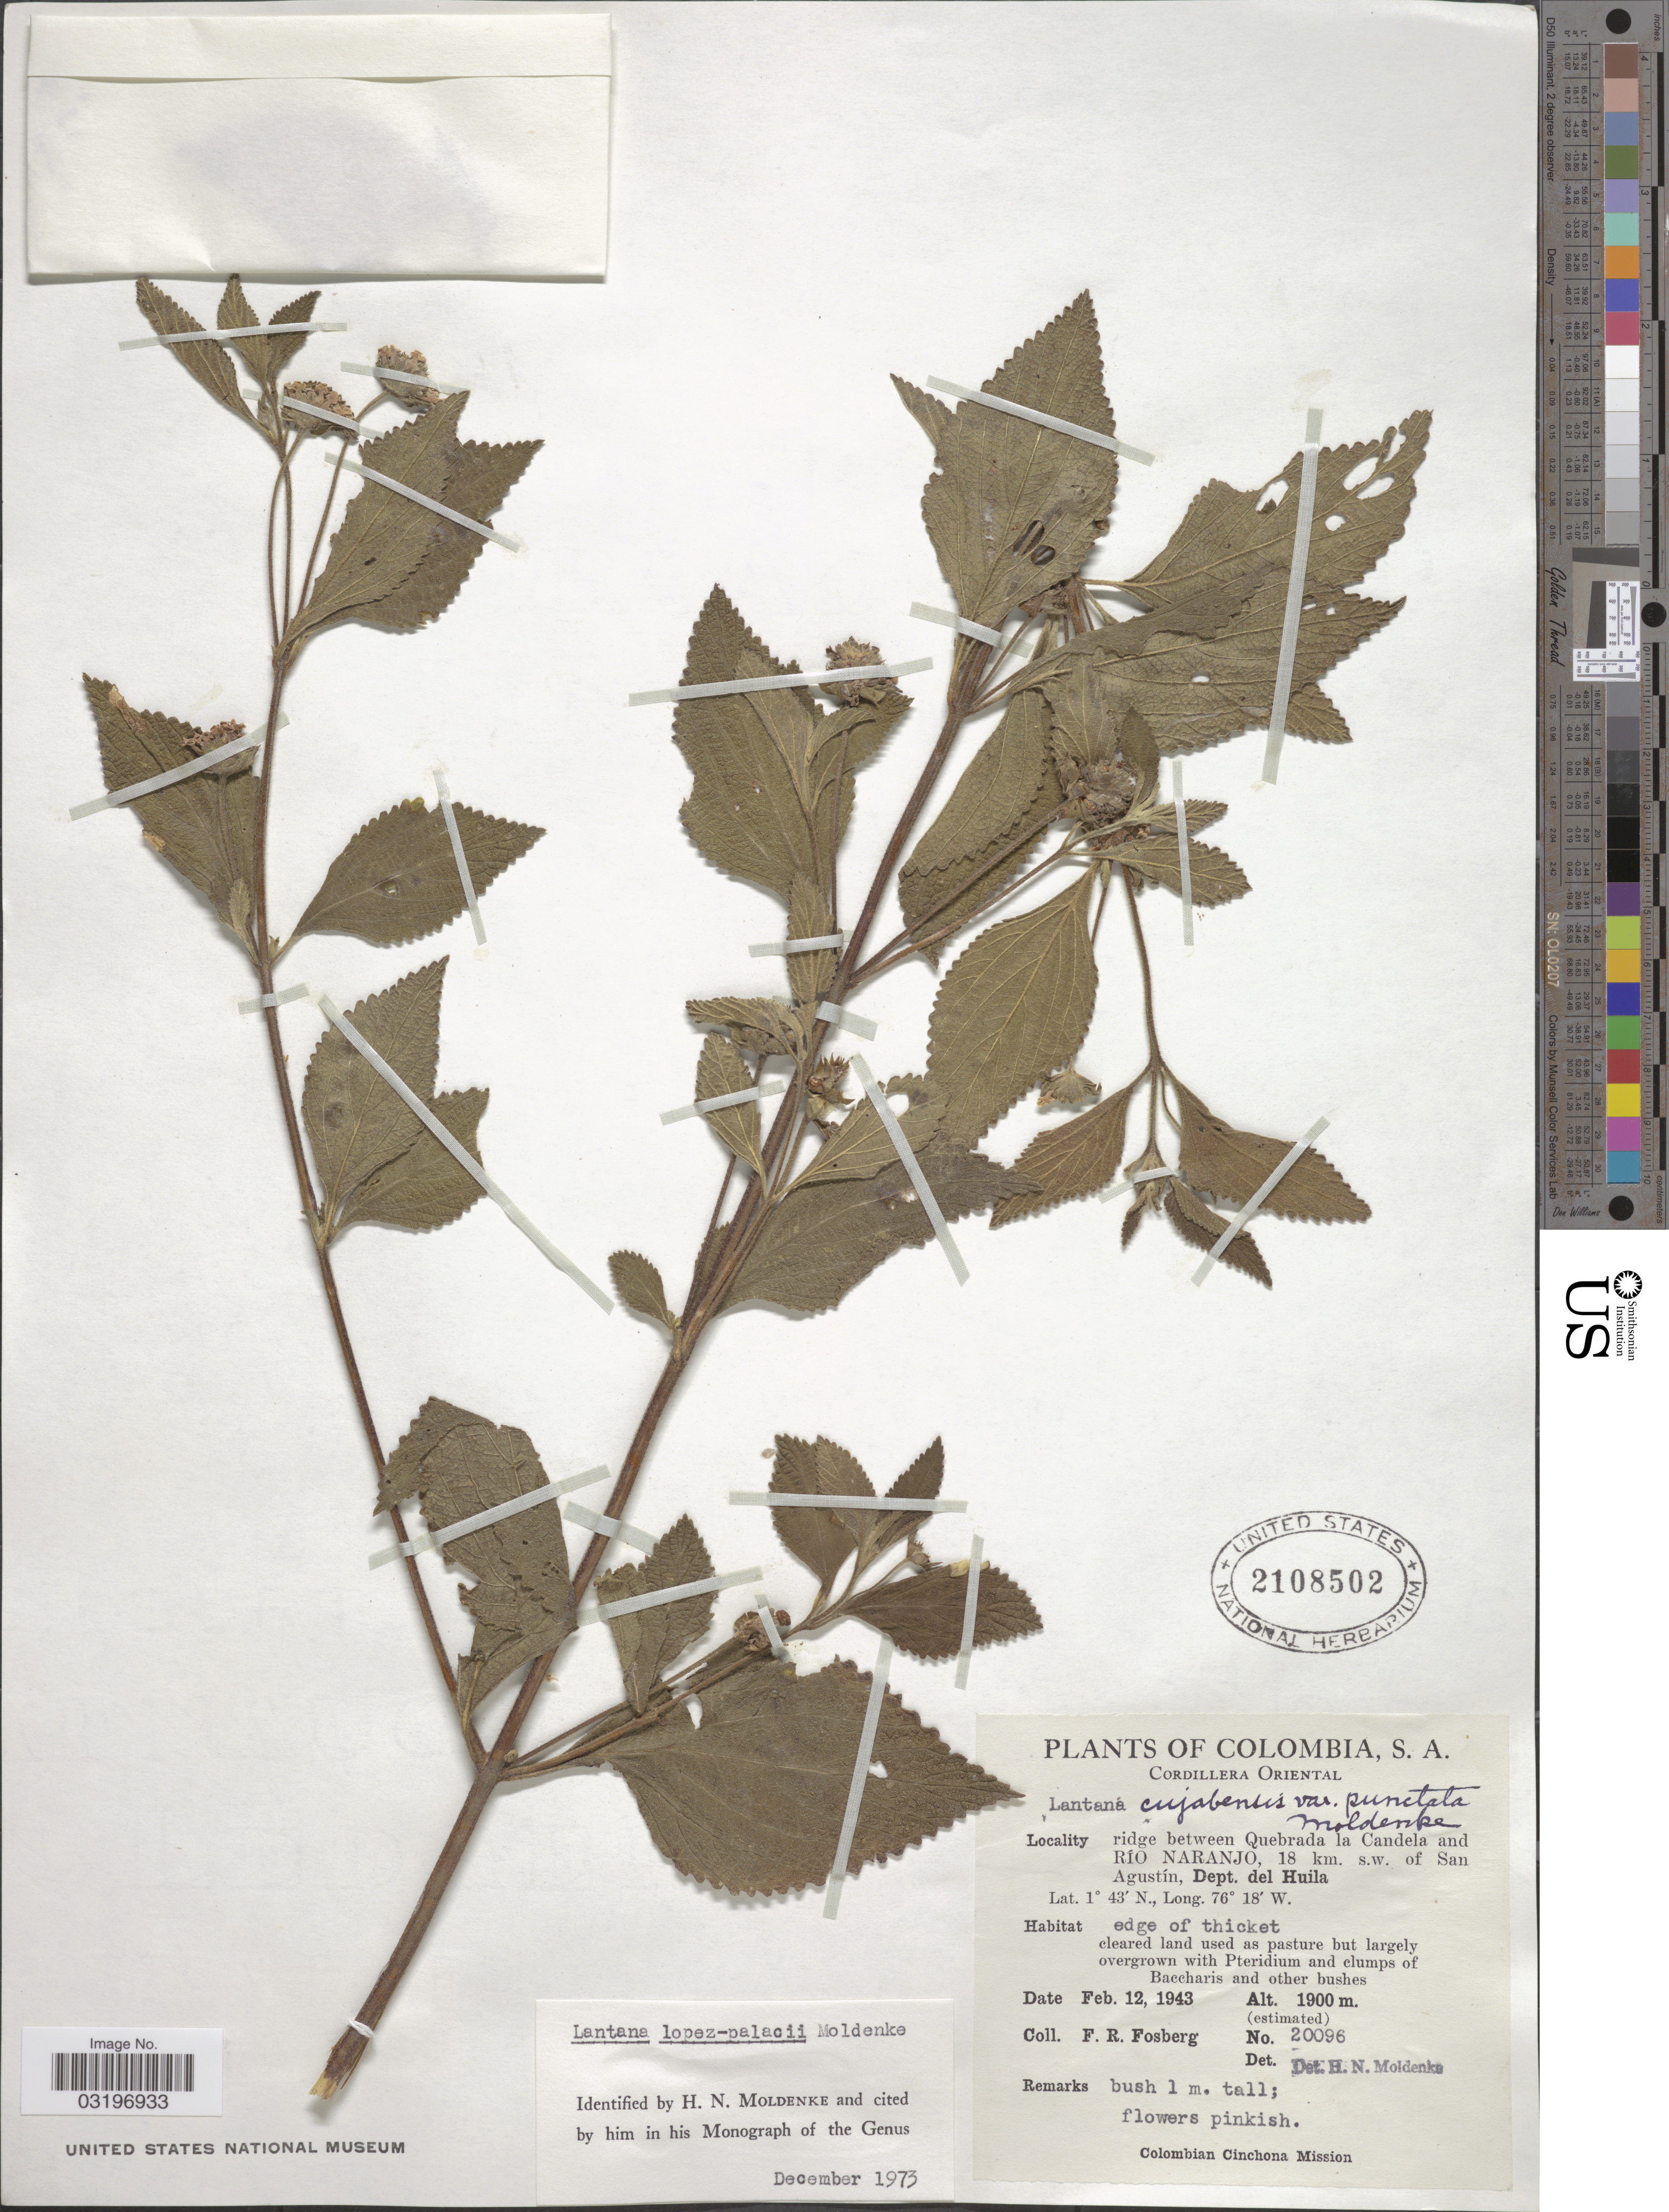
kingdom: Plantae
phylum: Tracheophyta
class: Magnoliopsida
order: Lamiales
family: Verbenaceae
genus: Lantana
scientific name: Lantana lopez-palacii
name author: Moldenke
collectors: F. R. Fosberg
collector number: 20096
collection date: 1943-02-12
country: Colombia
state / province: Huila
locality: Cordillera Oriental. Ridge between Quebrada de Candela and Río Naranjo, 18 km. s.w. of San Agustín, Dept. del Huila.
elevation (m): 1900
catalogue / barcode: US 2108502